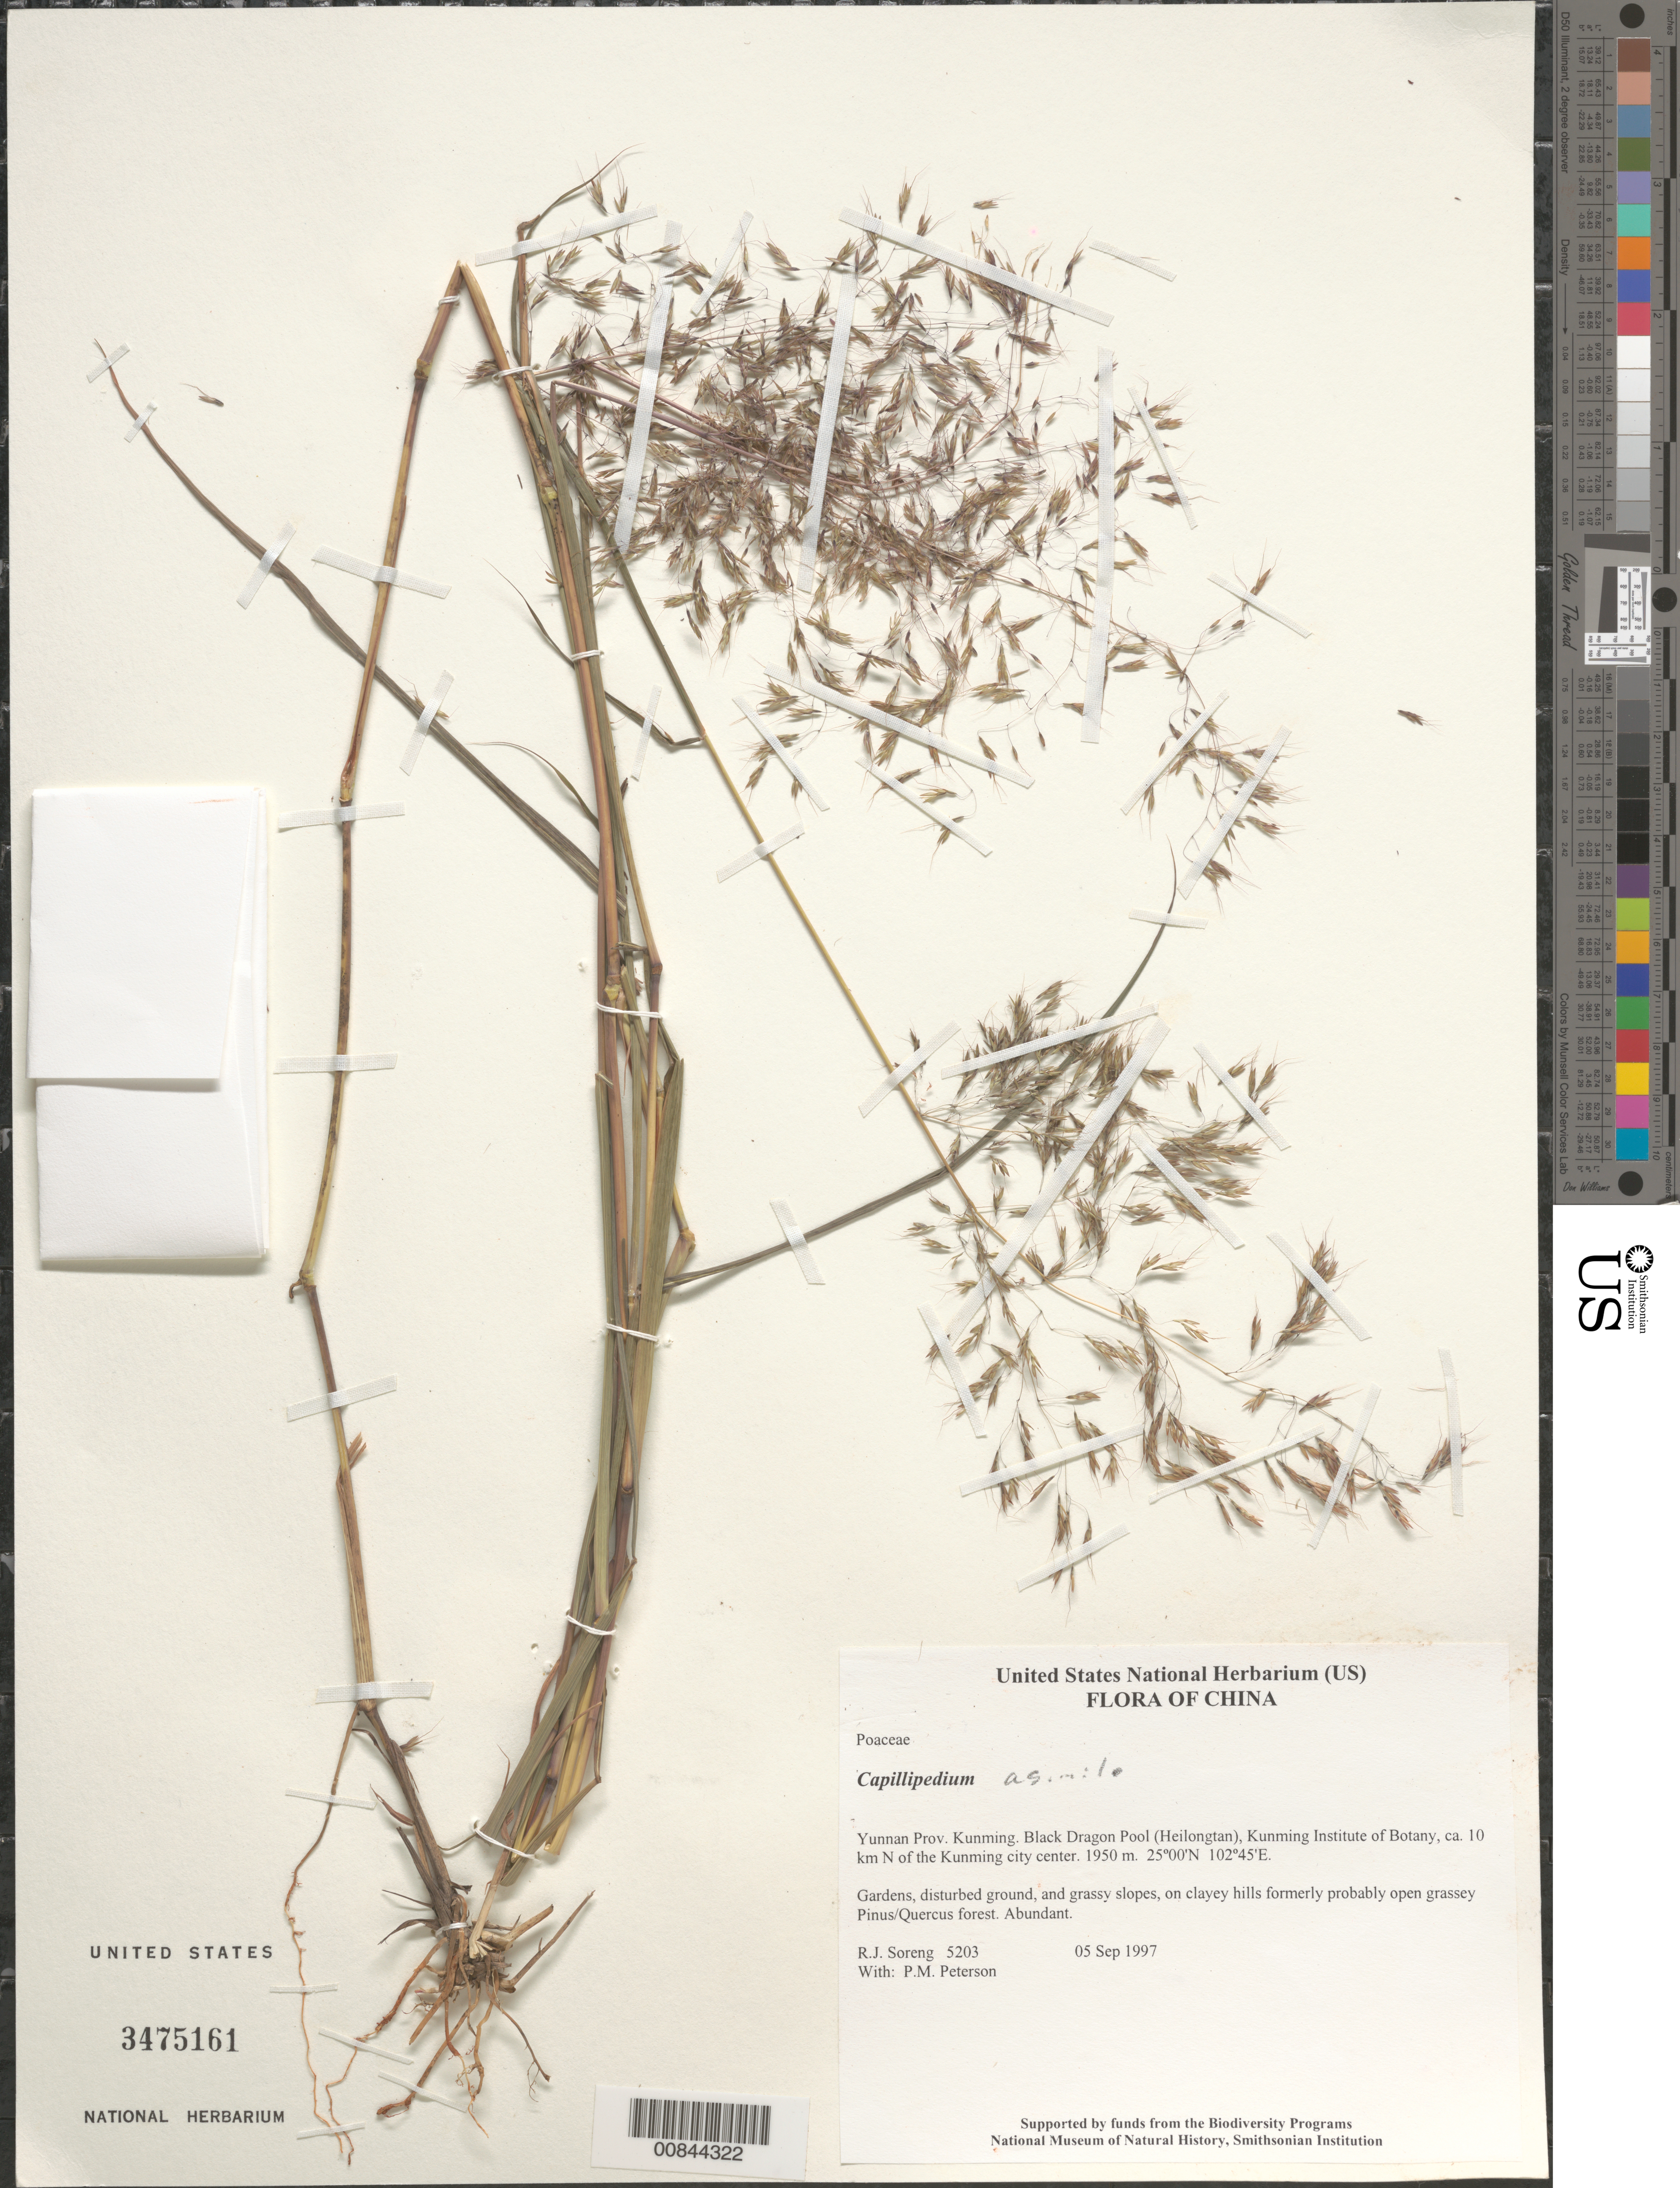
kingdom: Plantae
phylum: Tracheophyta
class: Liliopsida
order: Poales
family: Poaceae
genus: Capillipedium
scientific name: Capillipedium assimile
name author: (Steud.) A. Camus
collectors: R. J. Soreng & P. M. Peterson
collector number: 5203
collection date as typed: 05 Sep 1997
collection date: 1997-09-05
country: China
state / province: Yunnan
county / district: Kunming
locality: Black Dragon Pool (Heilongtan), Kunming Institute of Botany, ca. 10 km N of the Kunming city center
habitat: Gardens, disturbed ground, and grassy slopes, on clayey hills formerly probably open grassey Pinus/Quercus forest.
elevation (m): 1950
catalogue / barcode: US 3475161